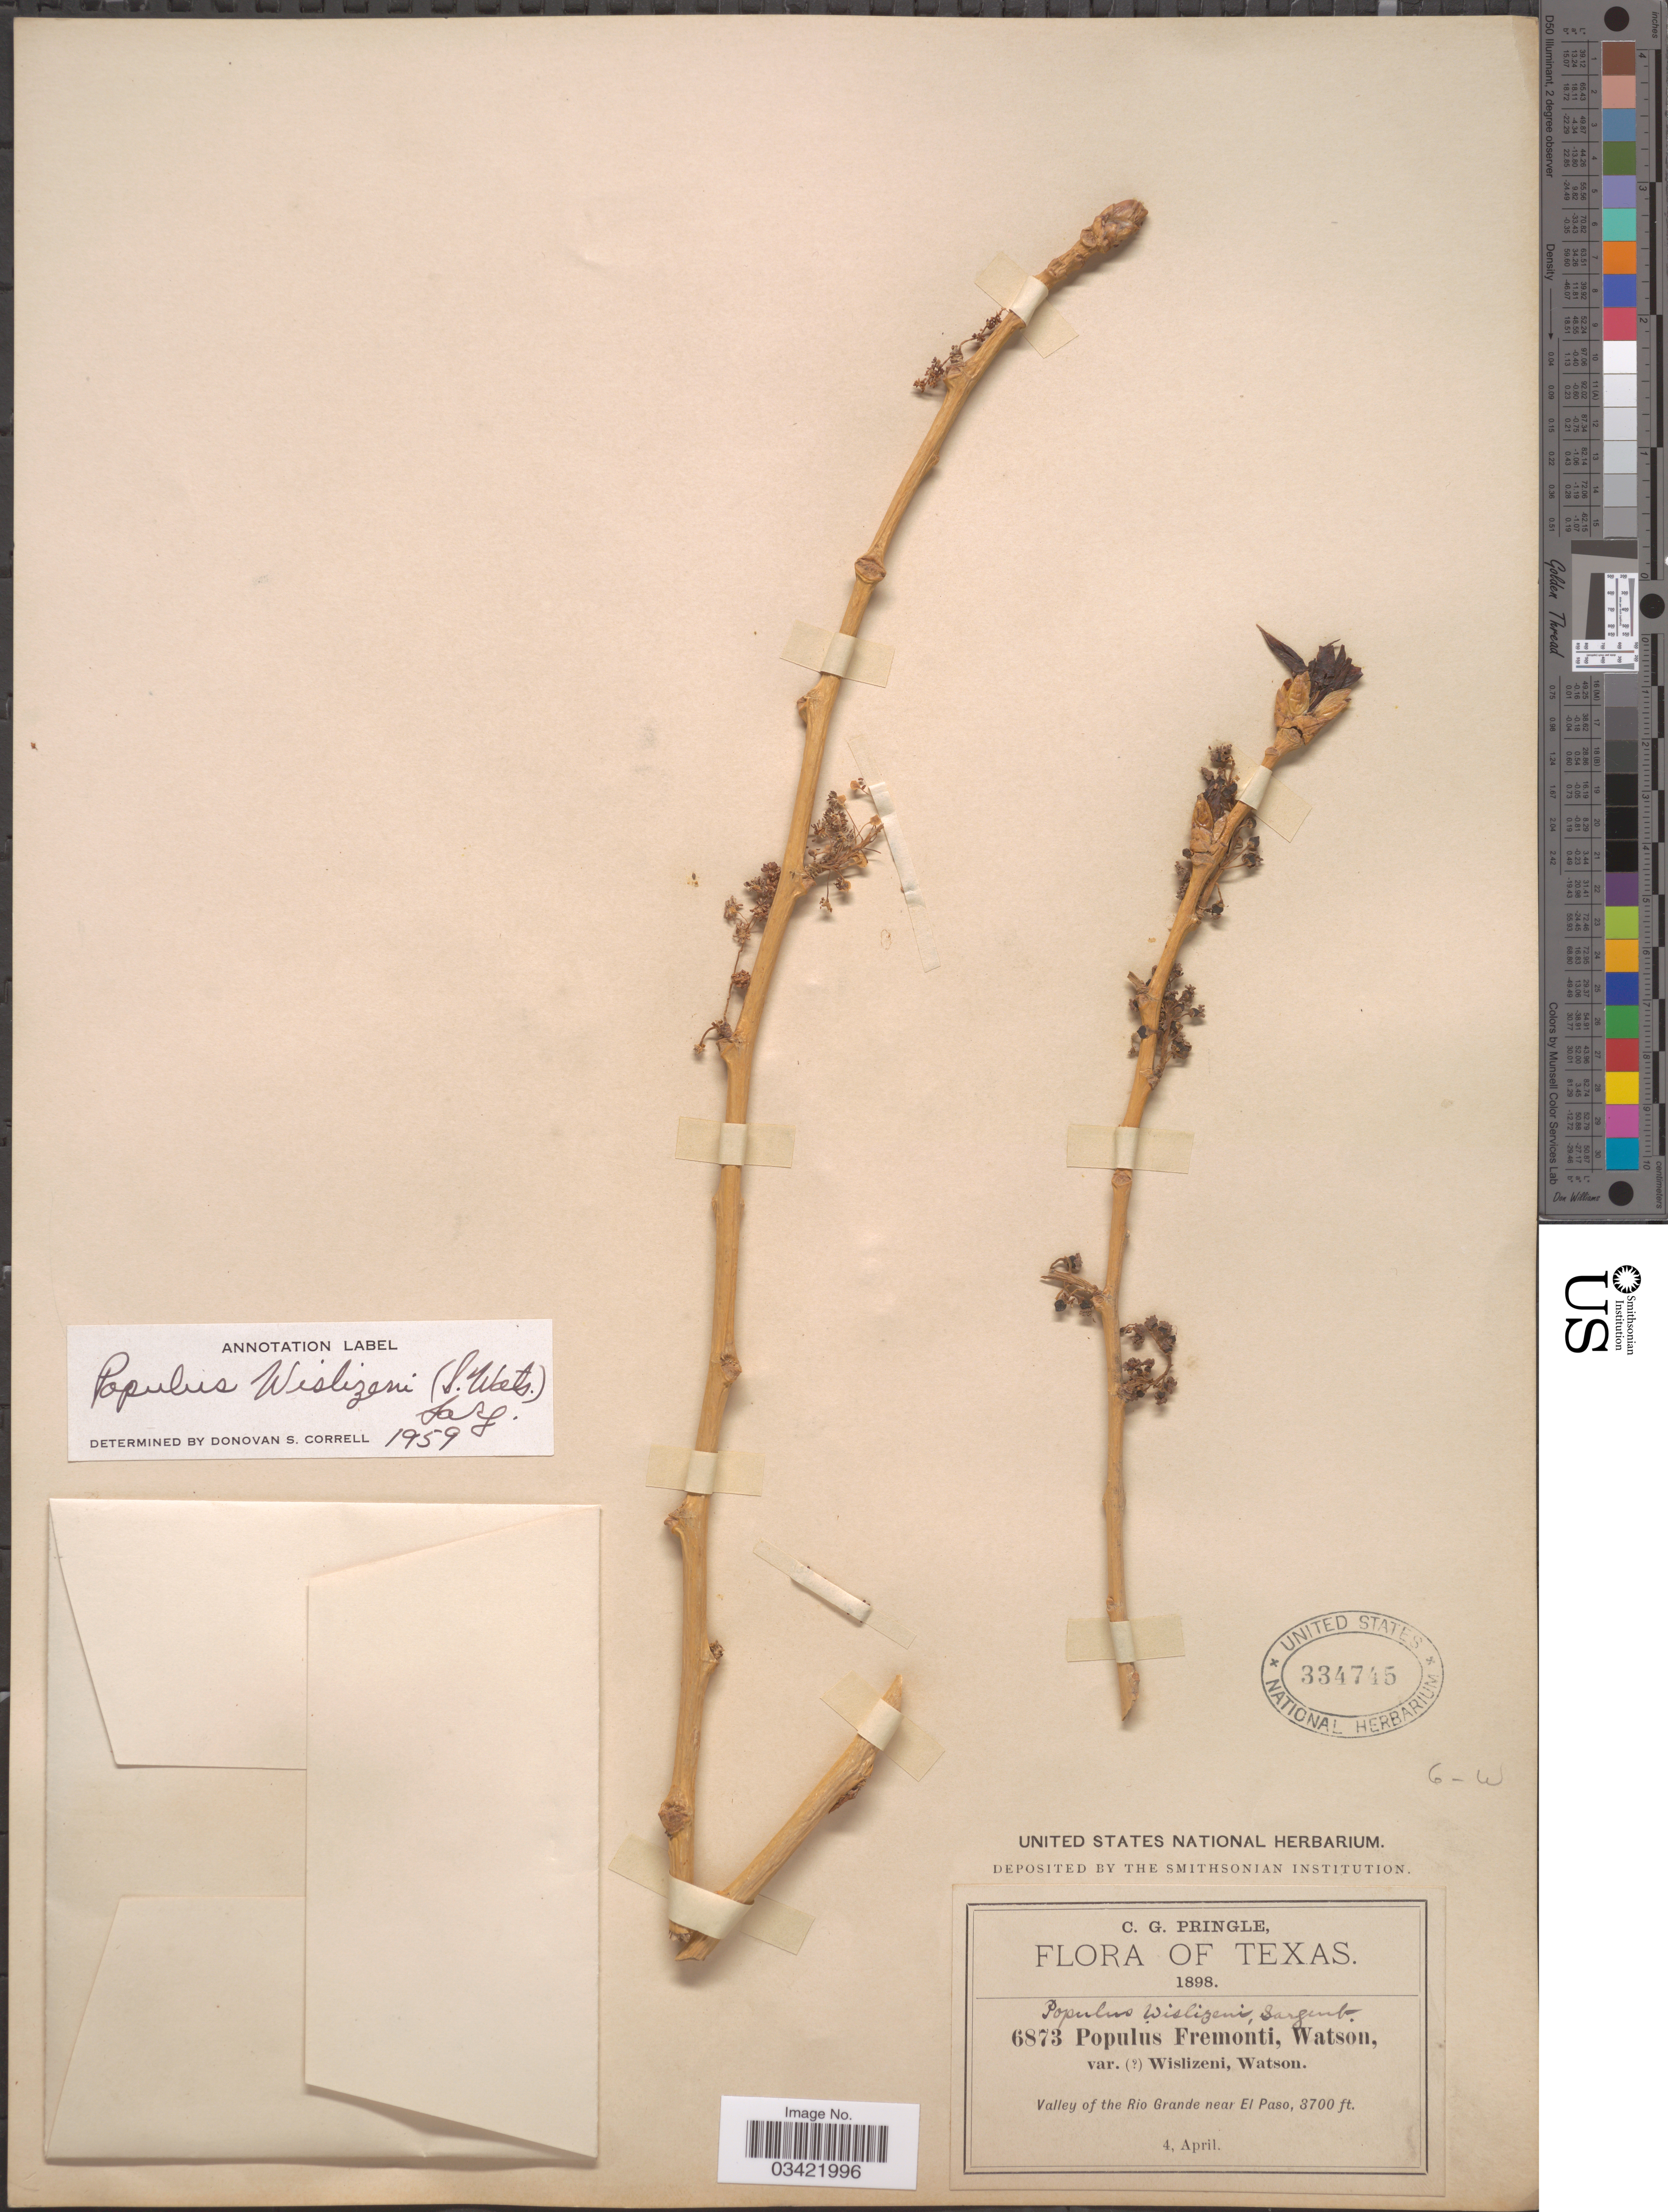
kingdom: Plantae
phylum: Tracheophyta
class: Magnoliopsida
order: Malpighiales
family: Salicaceae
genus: Populus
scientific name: Populus deltoides subsp. wislizeni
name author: (S. Watson) Eckenw.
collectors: C. G. Pringle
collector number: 6873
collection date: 1898-04-04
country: United States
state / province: Texas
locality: Valley of the Rio Grande near El Paso.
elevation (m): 1128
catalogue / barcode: US 334745